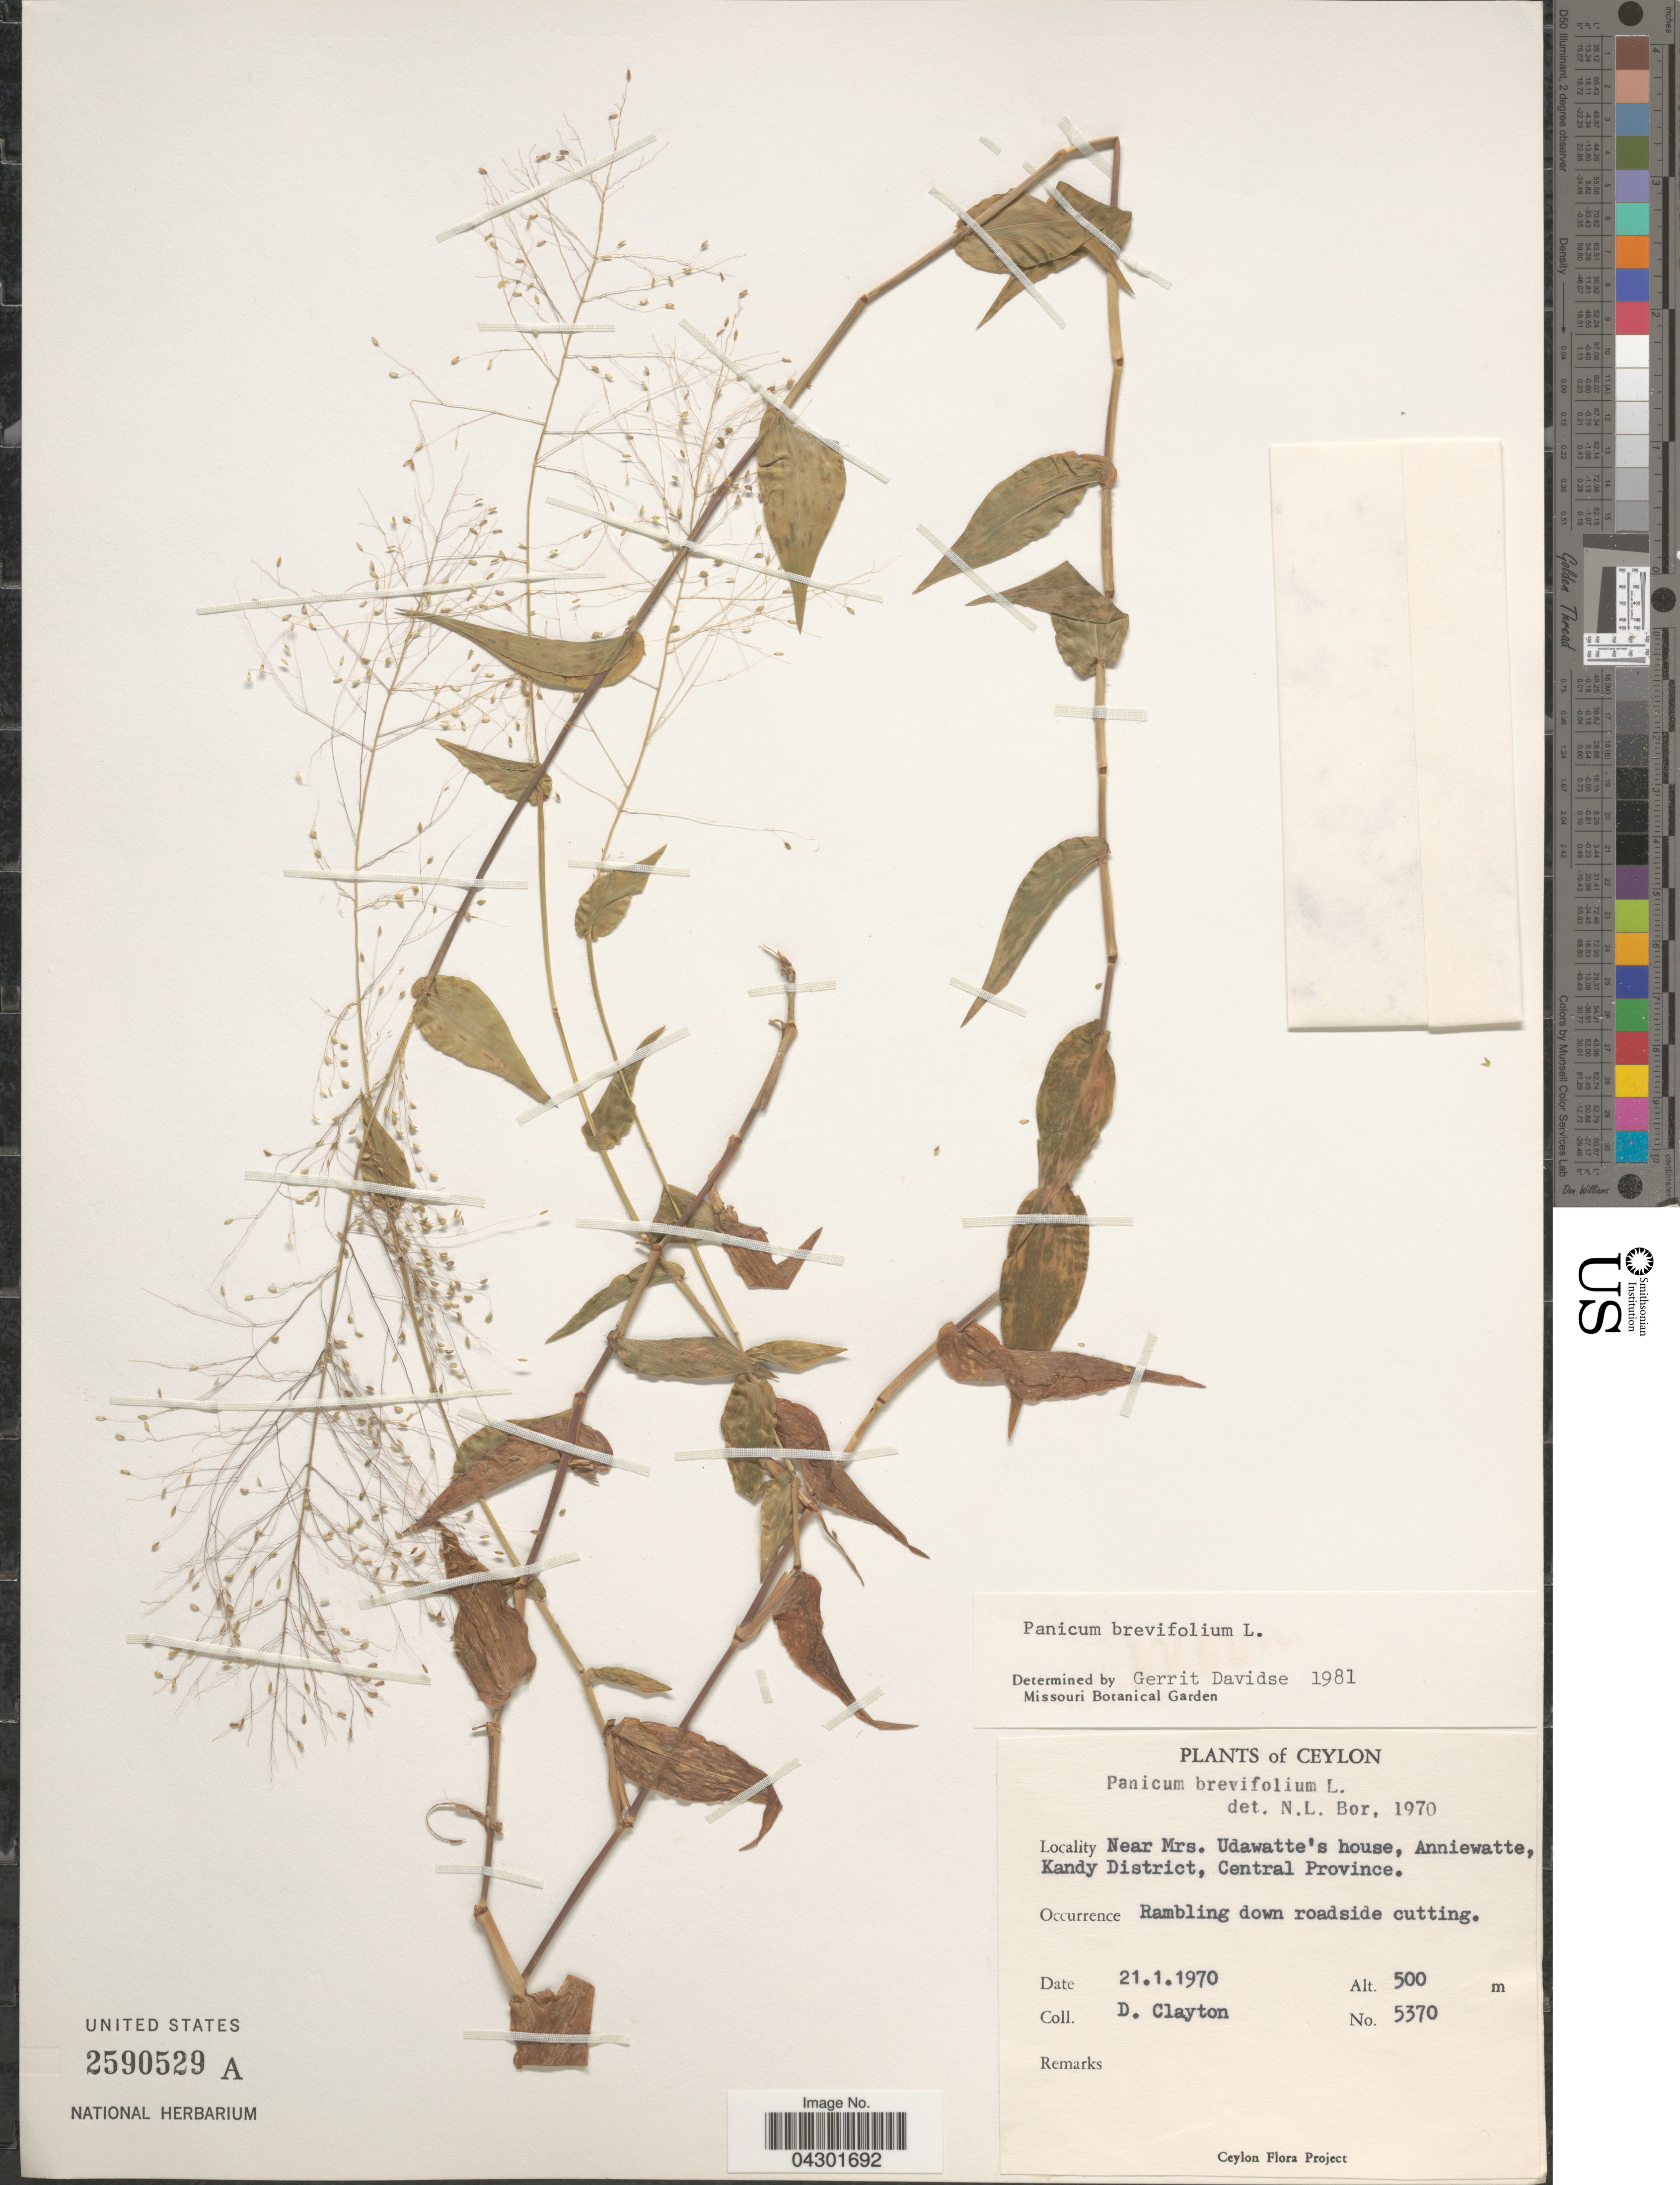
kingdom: Plantae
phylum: Tracheophyta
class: Liliopsida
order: Poales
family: Poaceae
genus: Panicum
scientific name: Panicum brevifolium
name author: L.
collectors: D. Clayton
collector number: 5370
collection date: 1970-01-21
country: Sri Lanka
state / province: Central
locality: Ceylon. Near Mrs. Udawatte's house, Anniewatte, Kandy District.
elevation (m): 500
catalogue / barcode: US 2590529A